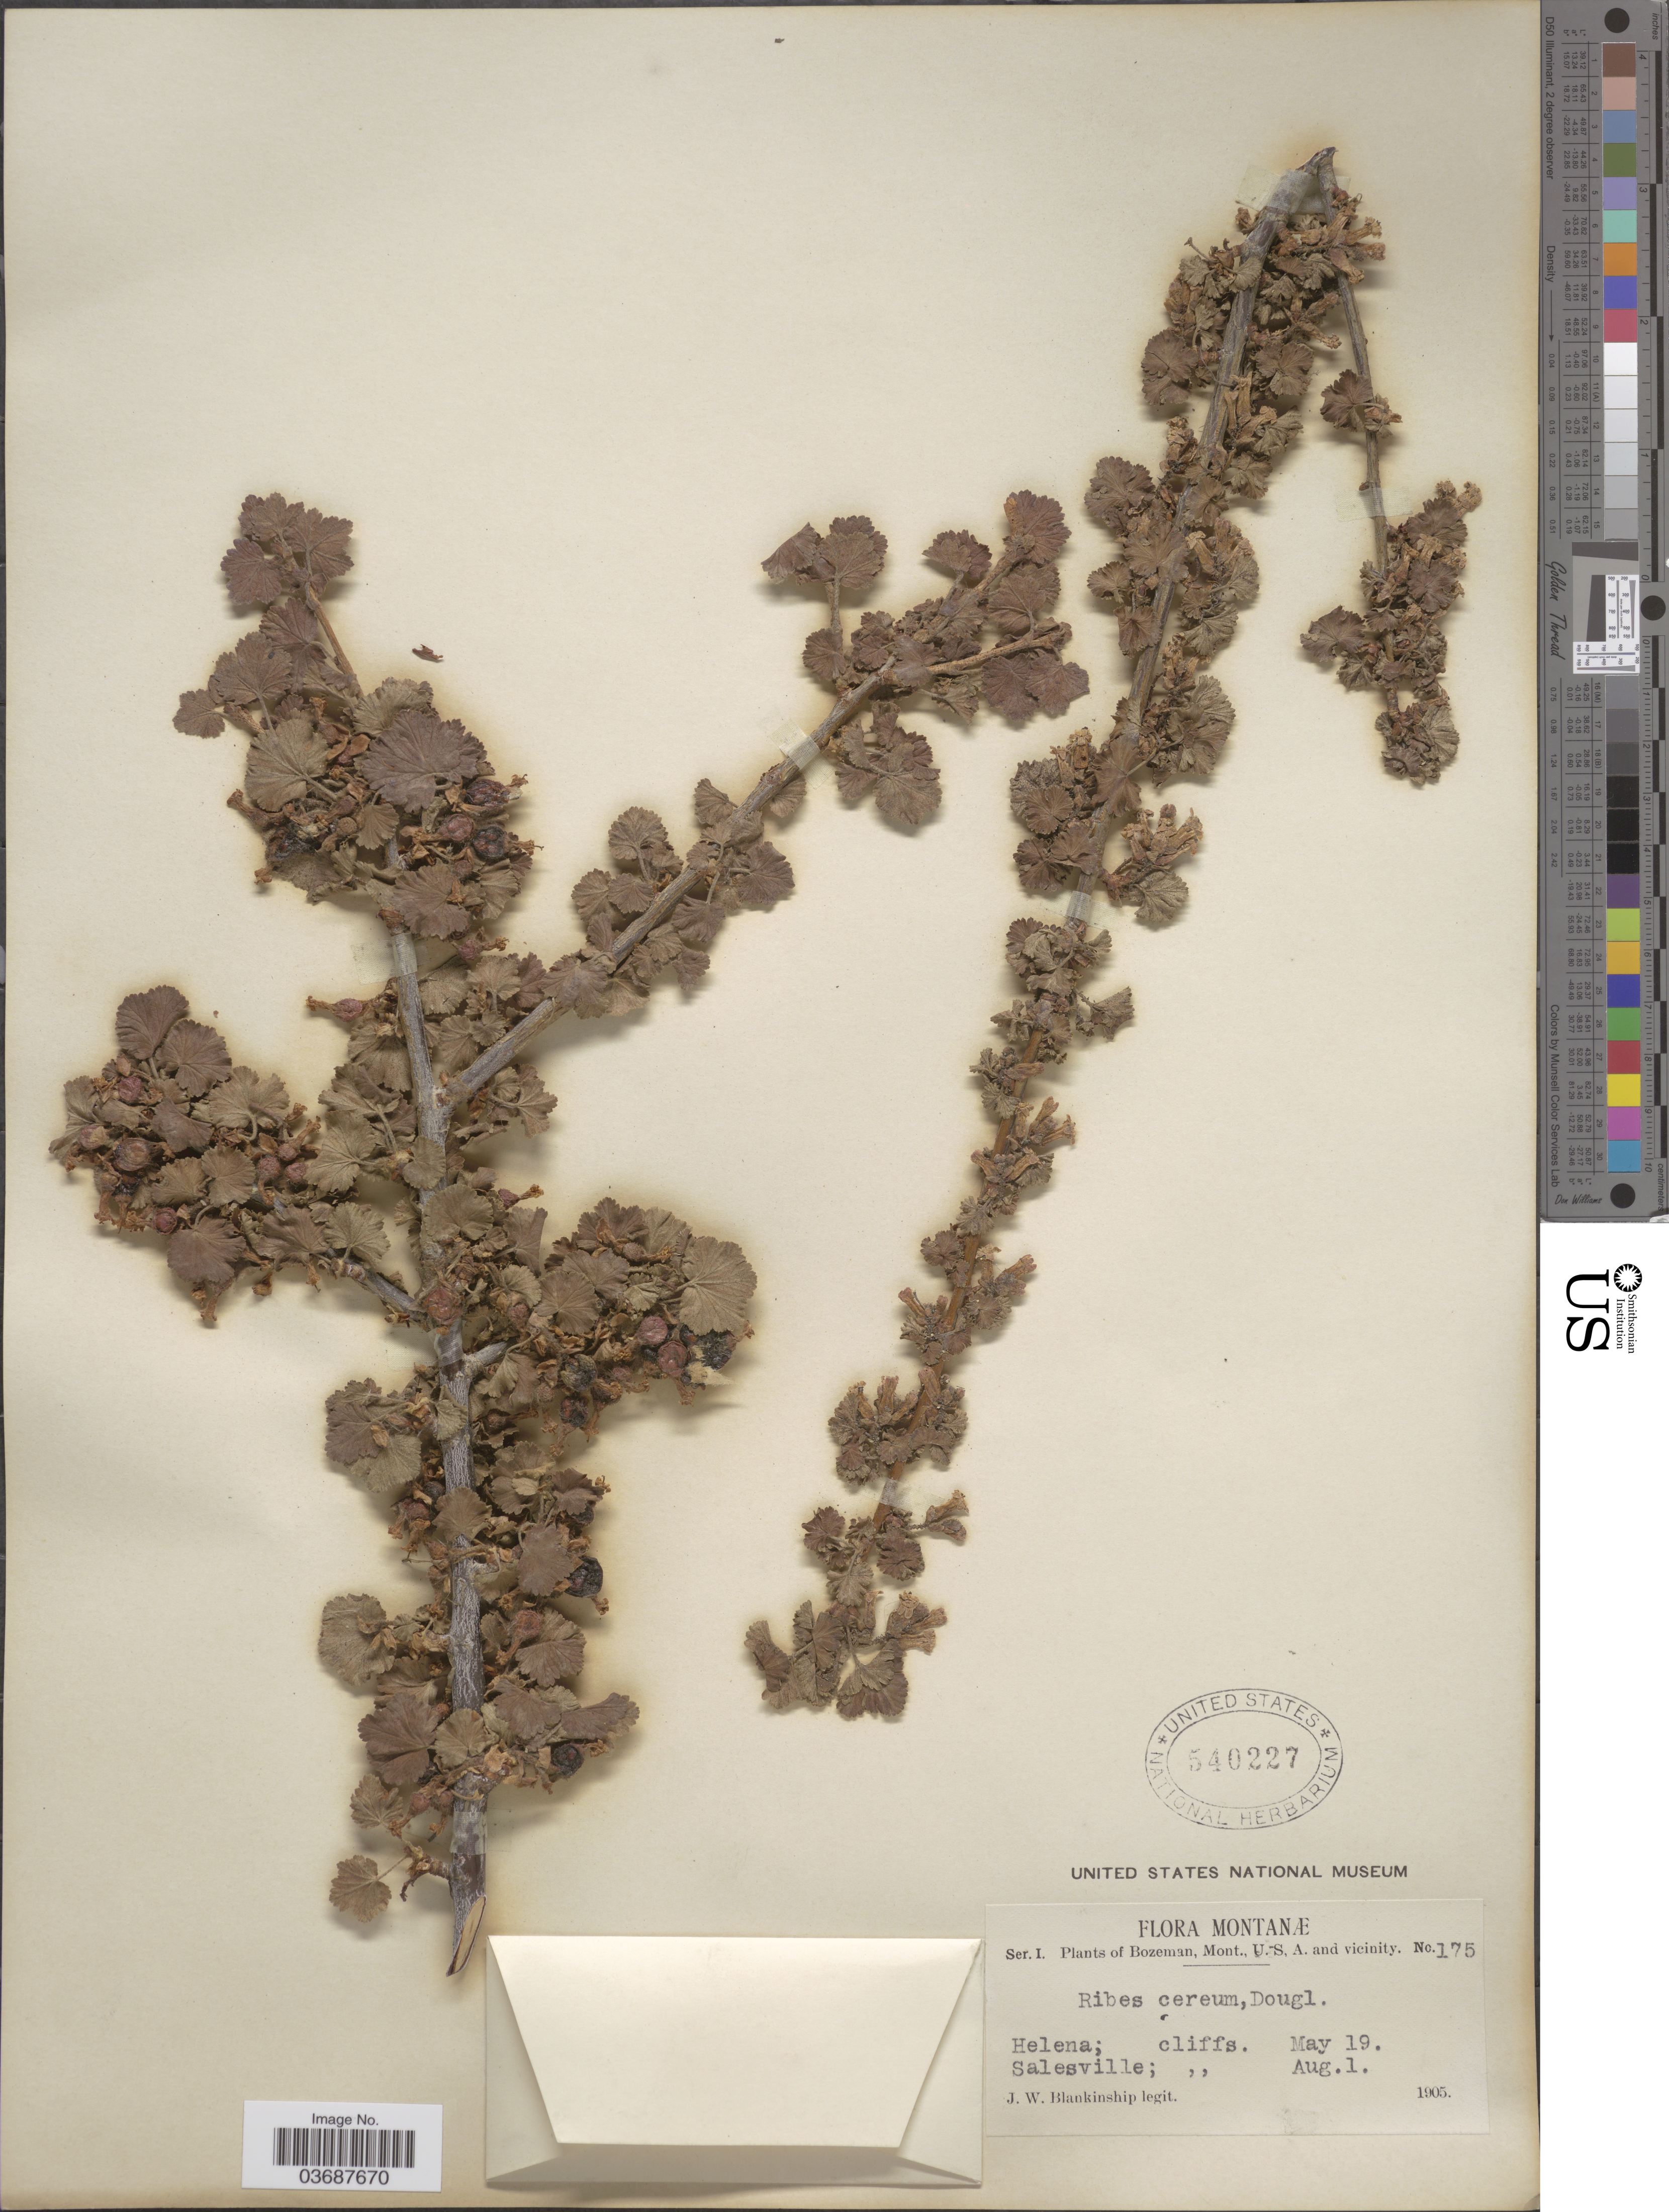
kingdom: Plantae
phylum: Tracheophyta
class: Magnoliopsida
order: Saxifragales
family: Grossulariaceae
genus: Ribes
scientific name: Ribes inebrians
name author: Lindl.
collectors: J. W. Blankinship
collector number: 175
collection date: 1905-05-19/1905-08-01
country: United States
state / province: Montana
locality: Bozeman, Mont., and vicinity. Helena; Salesville.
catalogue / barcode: US 540227